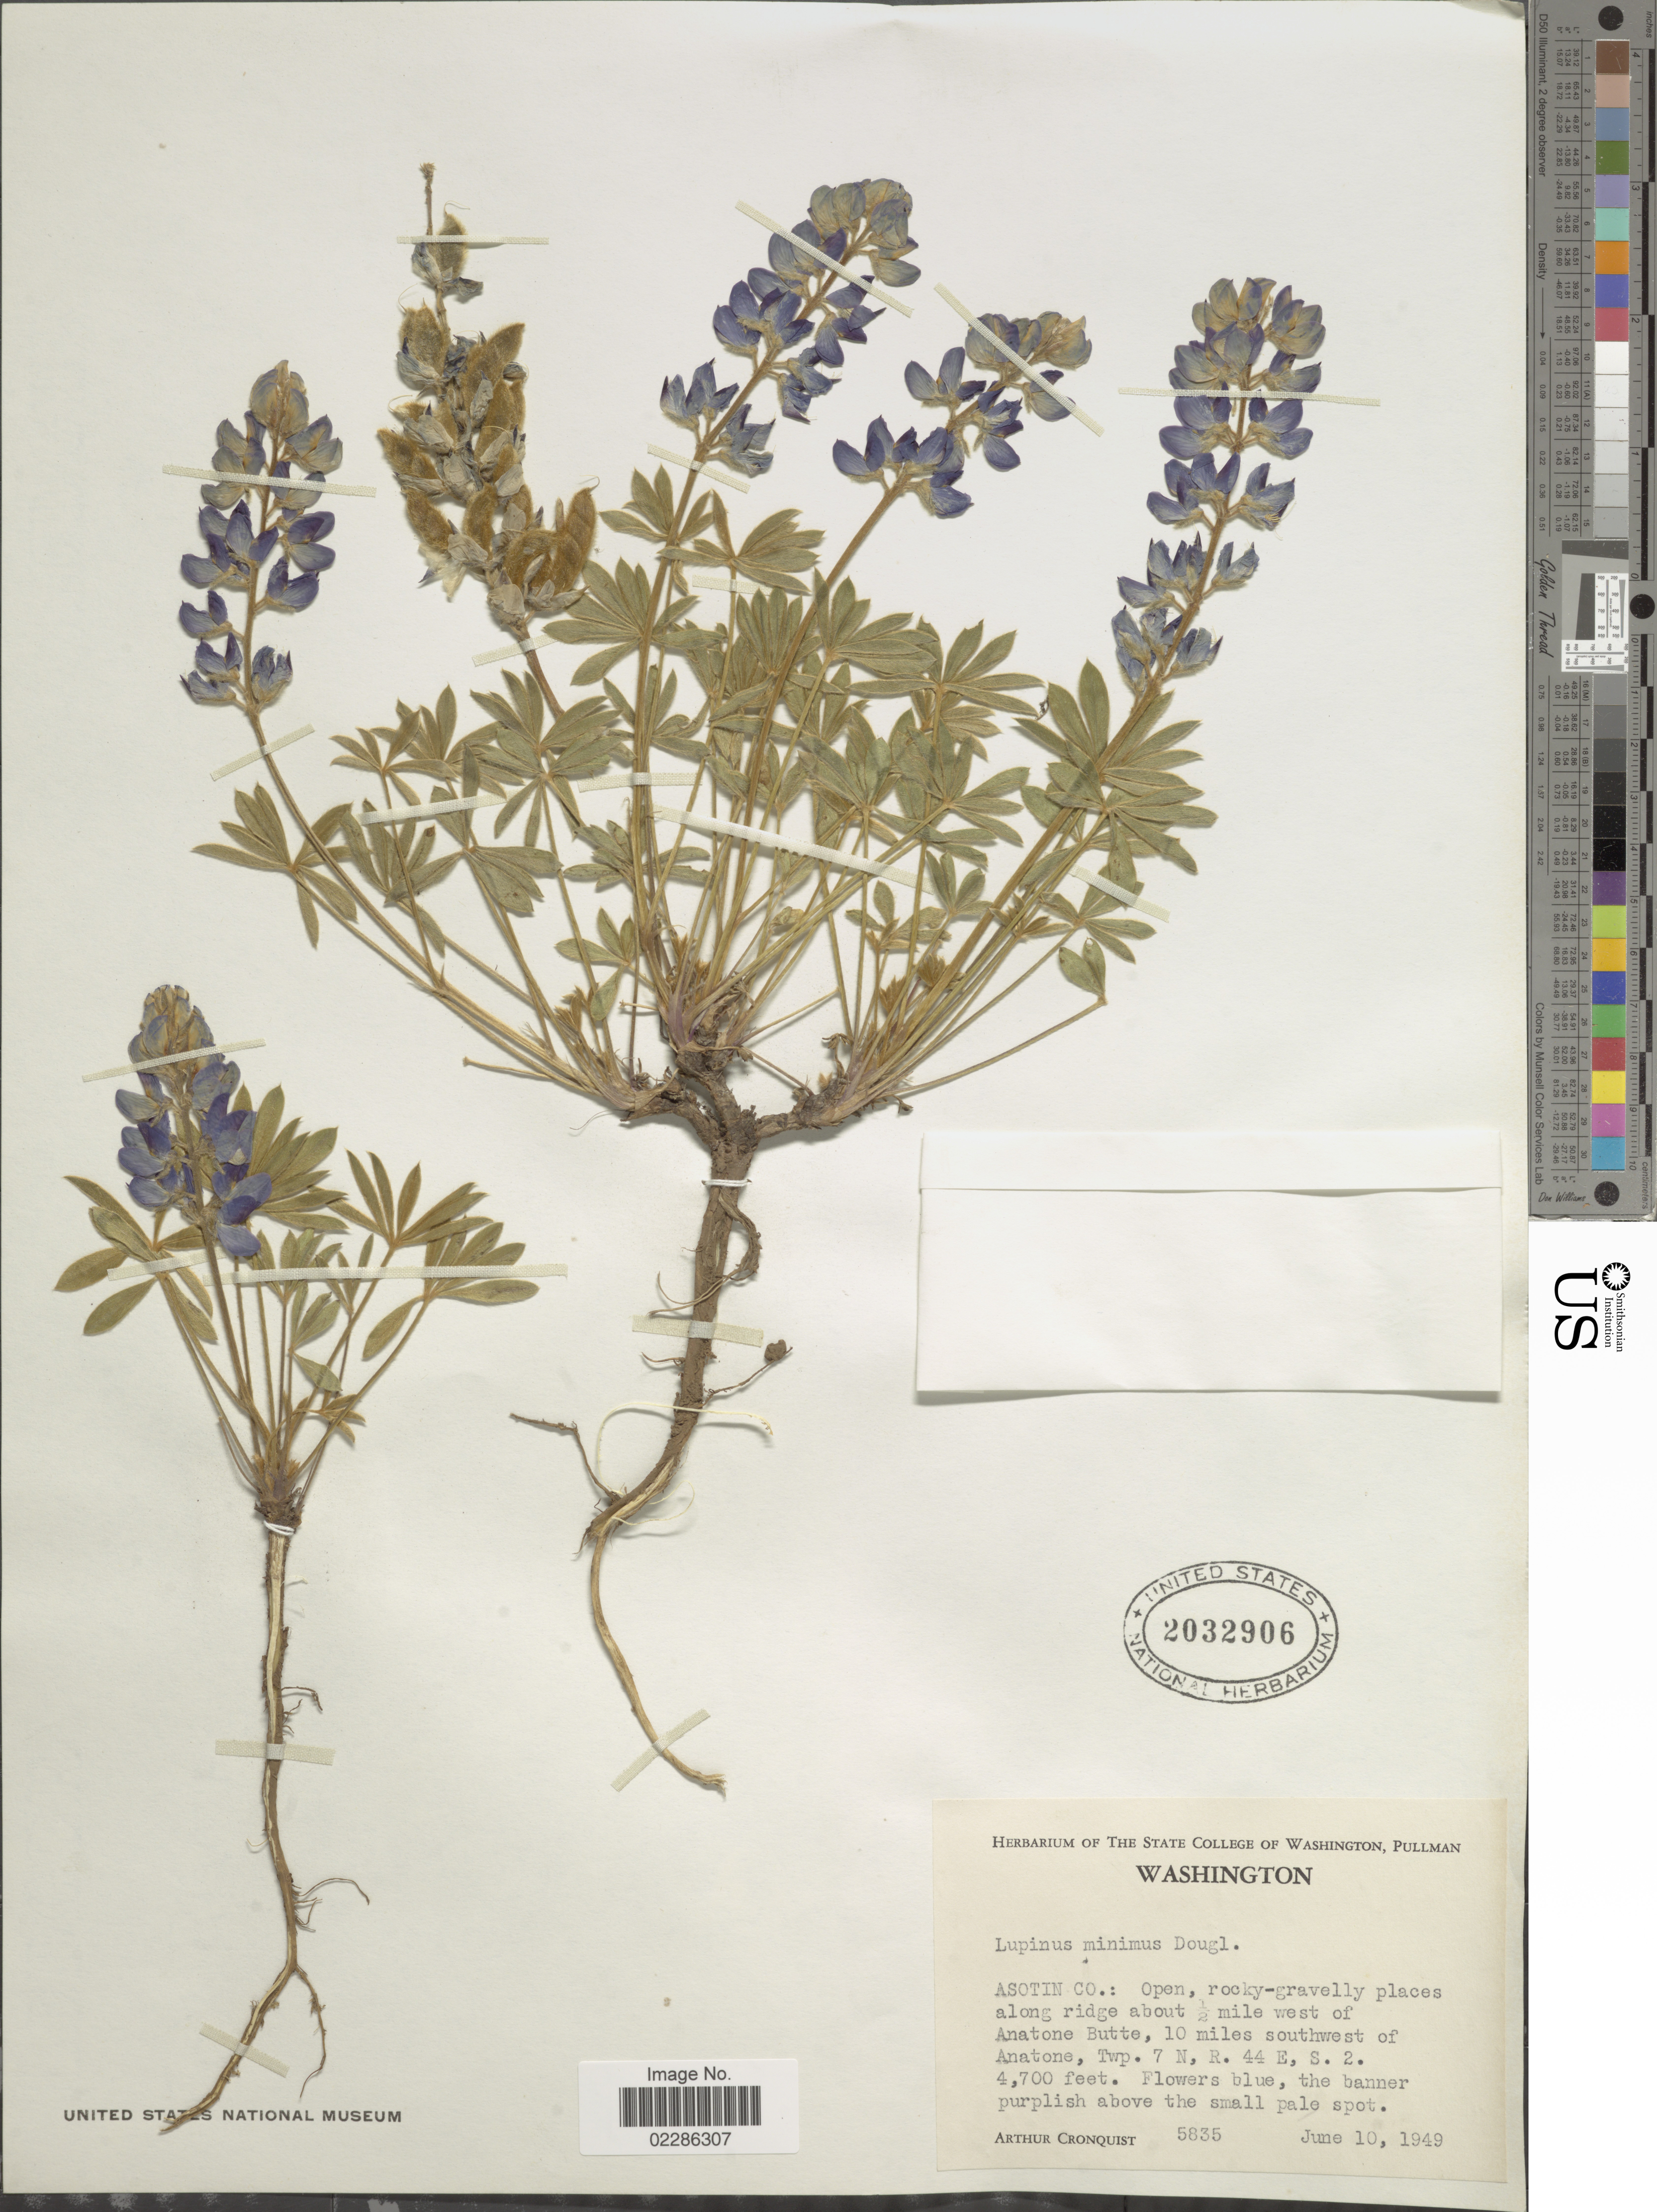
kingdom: Plantae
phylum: Tracheophyta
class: Magnoliopsida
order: Fabales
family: Fabaceae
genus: Lupinus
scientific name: Lupinus minimus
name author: Douglas ex G. Don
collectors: A. J. Cronquist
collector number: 5835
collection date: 1949-06-10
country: United States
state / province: Washington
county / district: Asotin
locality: Asotin Co: Open, rocky-gravelly places along ridge about ½ mile west Anatone Buute, 10 miles southwest of Anatone, Twp. 7 N, R. 44 E, S. 2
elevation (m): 1433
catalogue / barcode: US 2032906